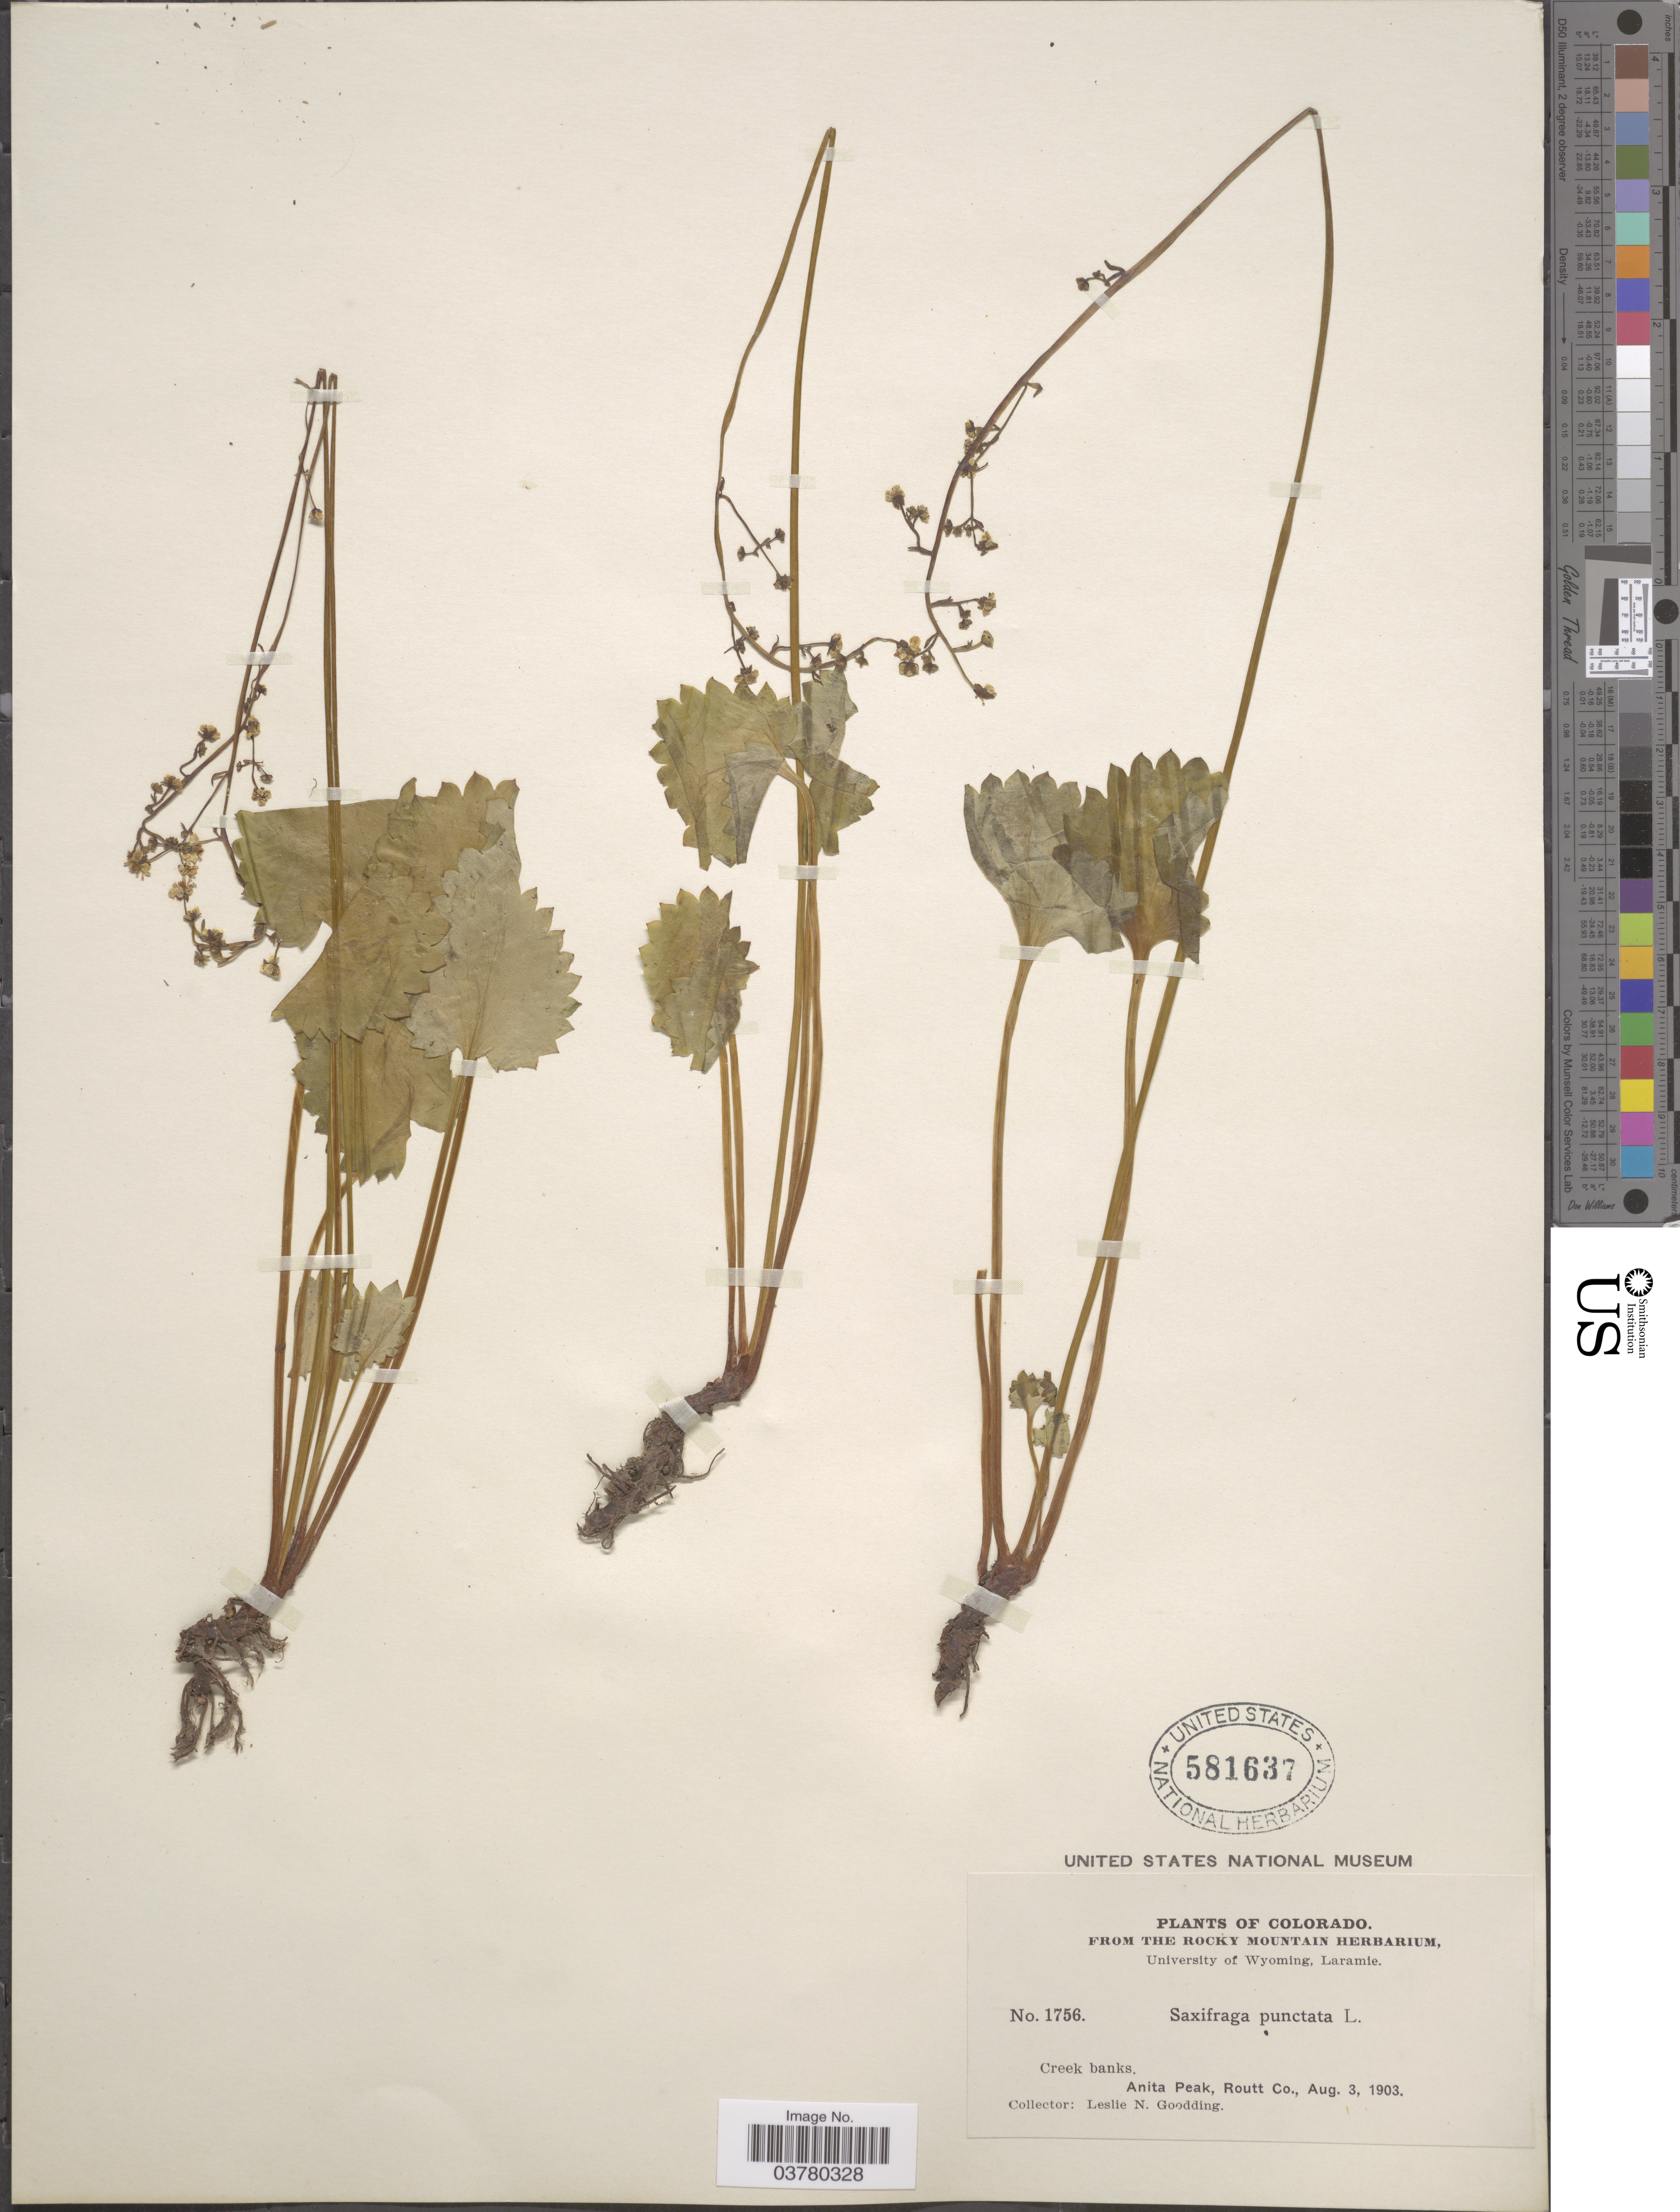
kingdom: Plantae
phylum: Tracheophyta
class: Magnoliopsida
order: Saxifragales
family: Saxifragaceae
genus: Micranthes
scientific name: Micranthes odontoloma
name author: (Piper) A. Heller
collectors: L. N. Goodding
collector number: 1756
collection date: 1903-08-03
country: United States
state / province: Colorado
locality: Creek banks. Anita Peak, Routt Co.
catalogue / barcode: US 581637